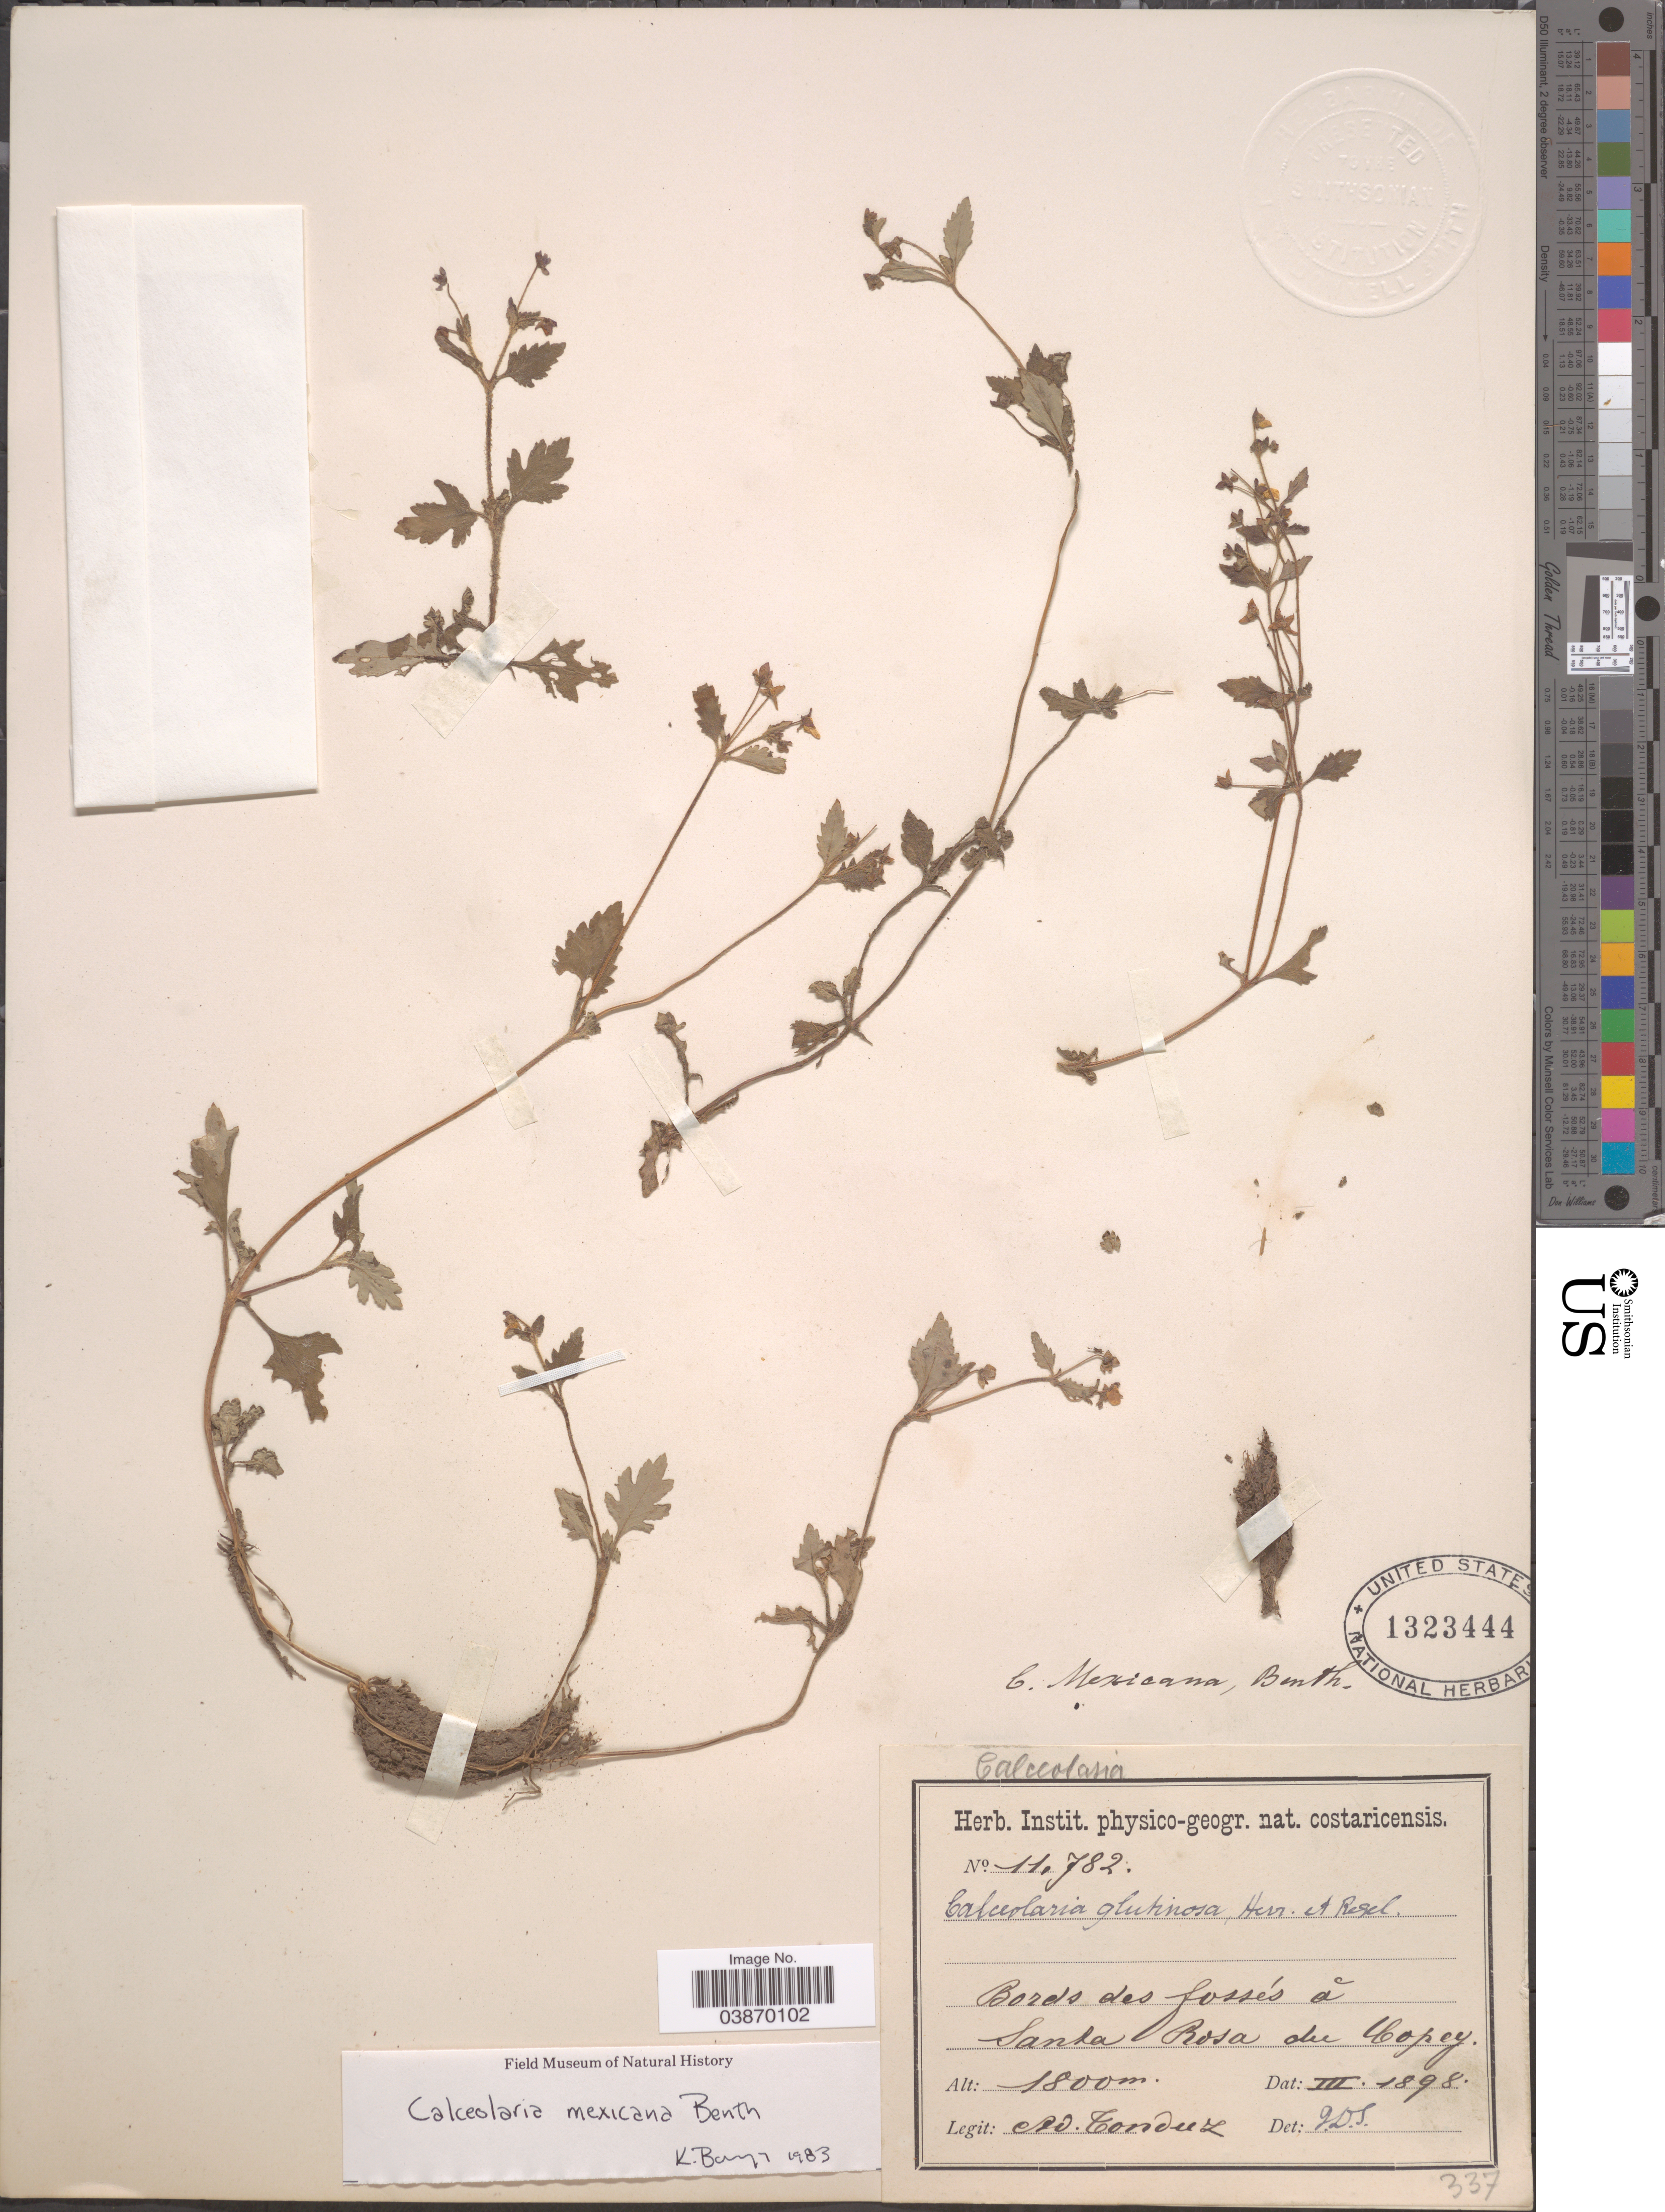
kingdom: Plantae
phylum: Tracheophyta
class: Magnoliopsida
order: Lamiales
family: Calceolariaceae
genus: Calceolaria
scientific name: Calceolaria mexicana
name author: Benth.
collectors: A. Tonduz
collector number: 11782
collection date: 1898-03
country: Guatemala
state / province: Santa Rosa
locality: Bords des forrés ă Santa Rosa de Copey.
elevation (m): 1800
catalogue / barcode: US 1323444